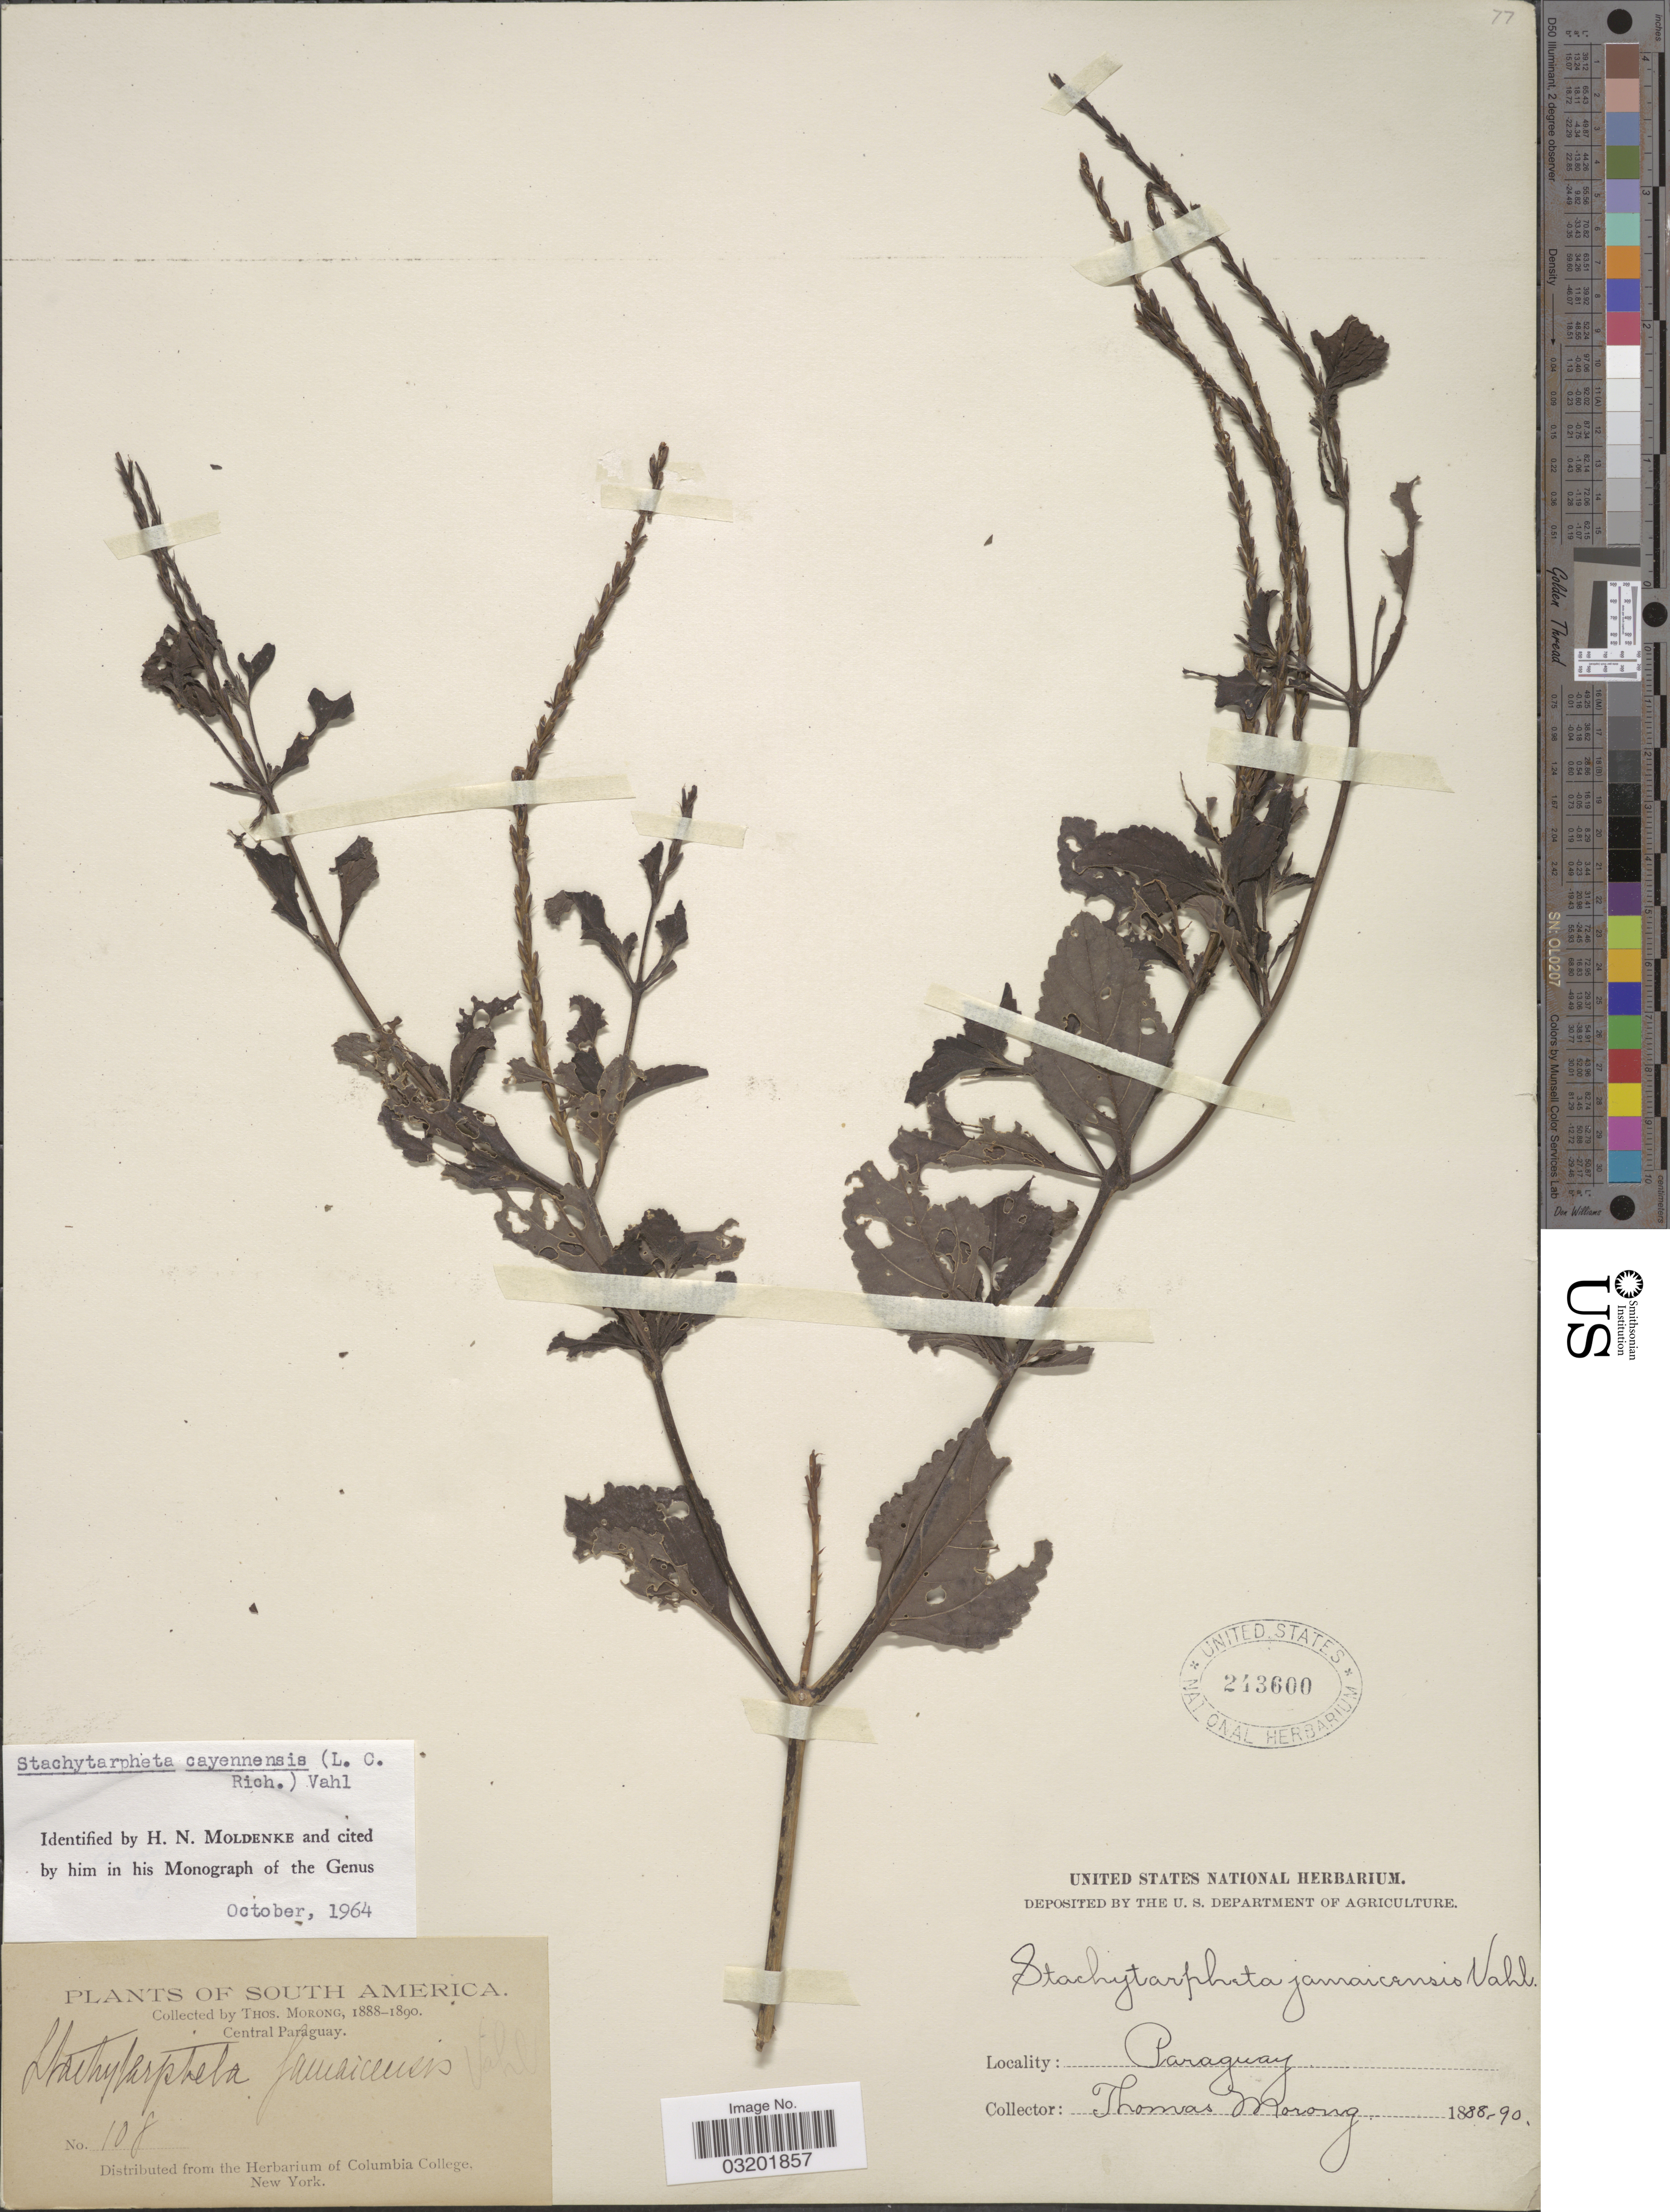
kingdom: Plantae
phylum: Tracheophyta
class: Magnoliopsida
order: Lamiales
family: Verbenaceae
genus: Stachytarpheta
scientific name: Stachytarpheta cayennensis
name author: (Rich.) Vahl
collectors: ex herb. T. Morong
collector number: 108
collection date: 1888/1890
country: Paraguay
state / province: Central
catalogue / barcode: US 243600